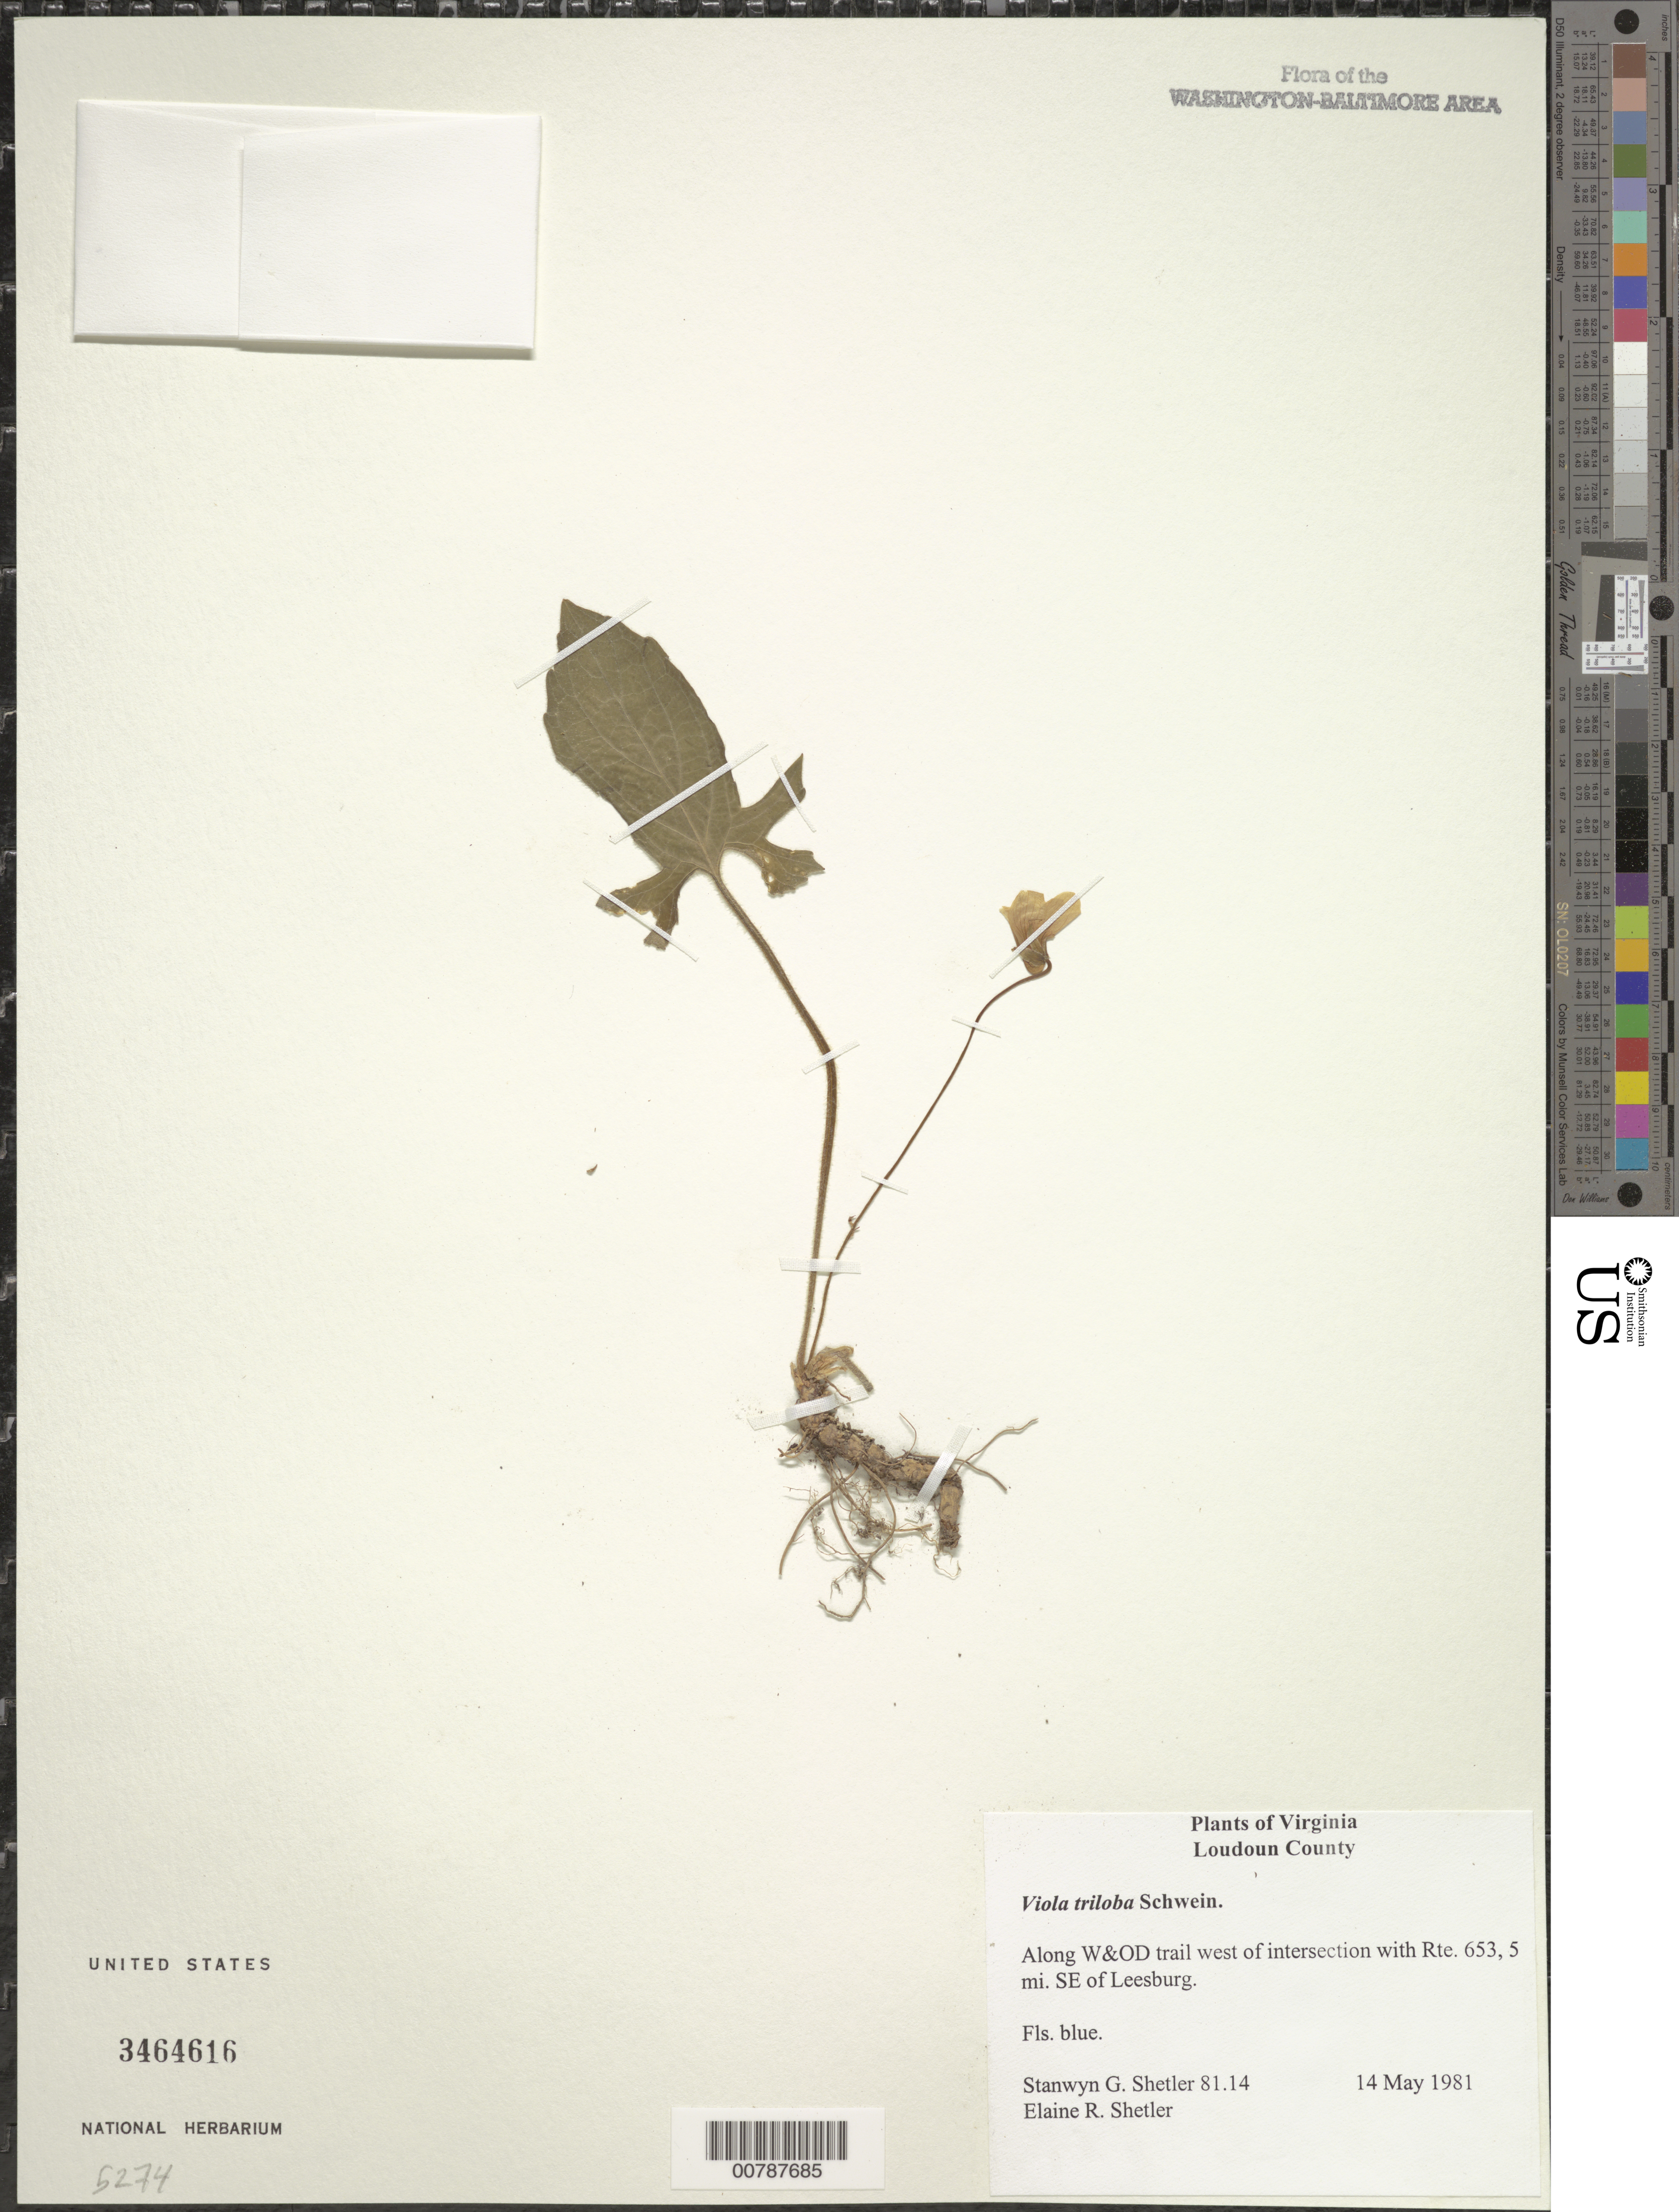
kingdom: Plantae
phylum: Tracheophyta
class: Magnoliopsida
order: Malpighiales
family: Violaceae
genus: Viola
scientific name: Viola palmata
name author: L.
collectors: S. Shetler & E. R. Shetler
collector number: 81.14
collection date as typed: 14 May 1981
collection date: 1981-05-14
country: United States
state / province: Virginia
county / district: Loudoun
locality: Along W&OD trail west of intersection with Rte. 653, 5 mi. SE of Leesburg.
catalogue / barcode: US 3464616